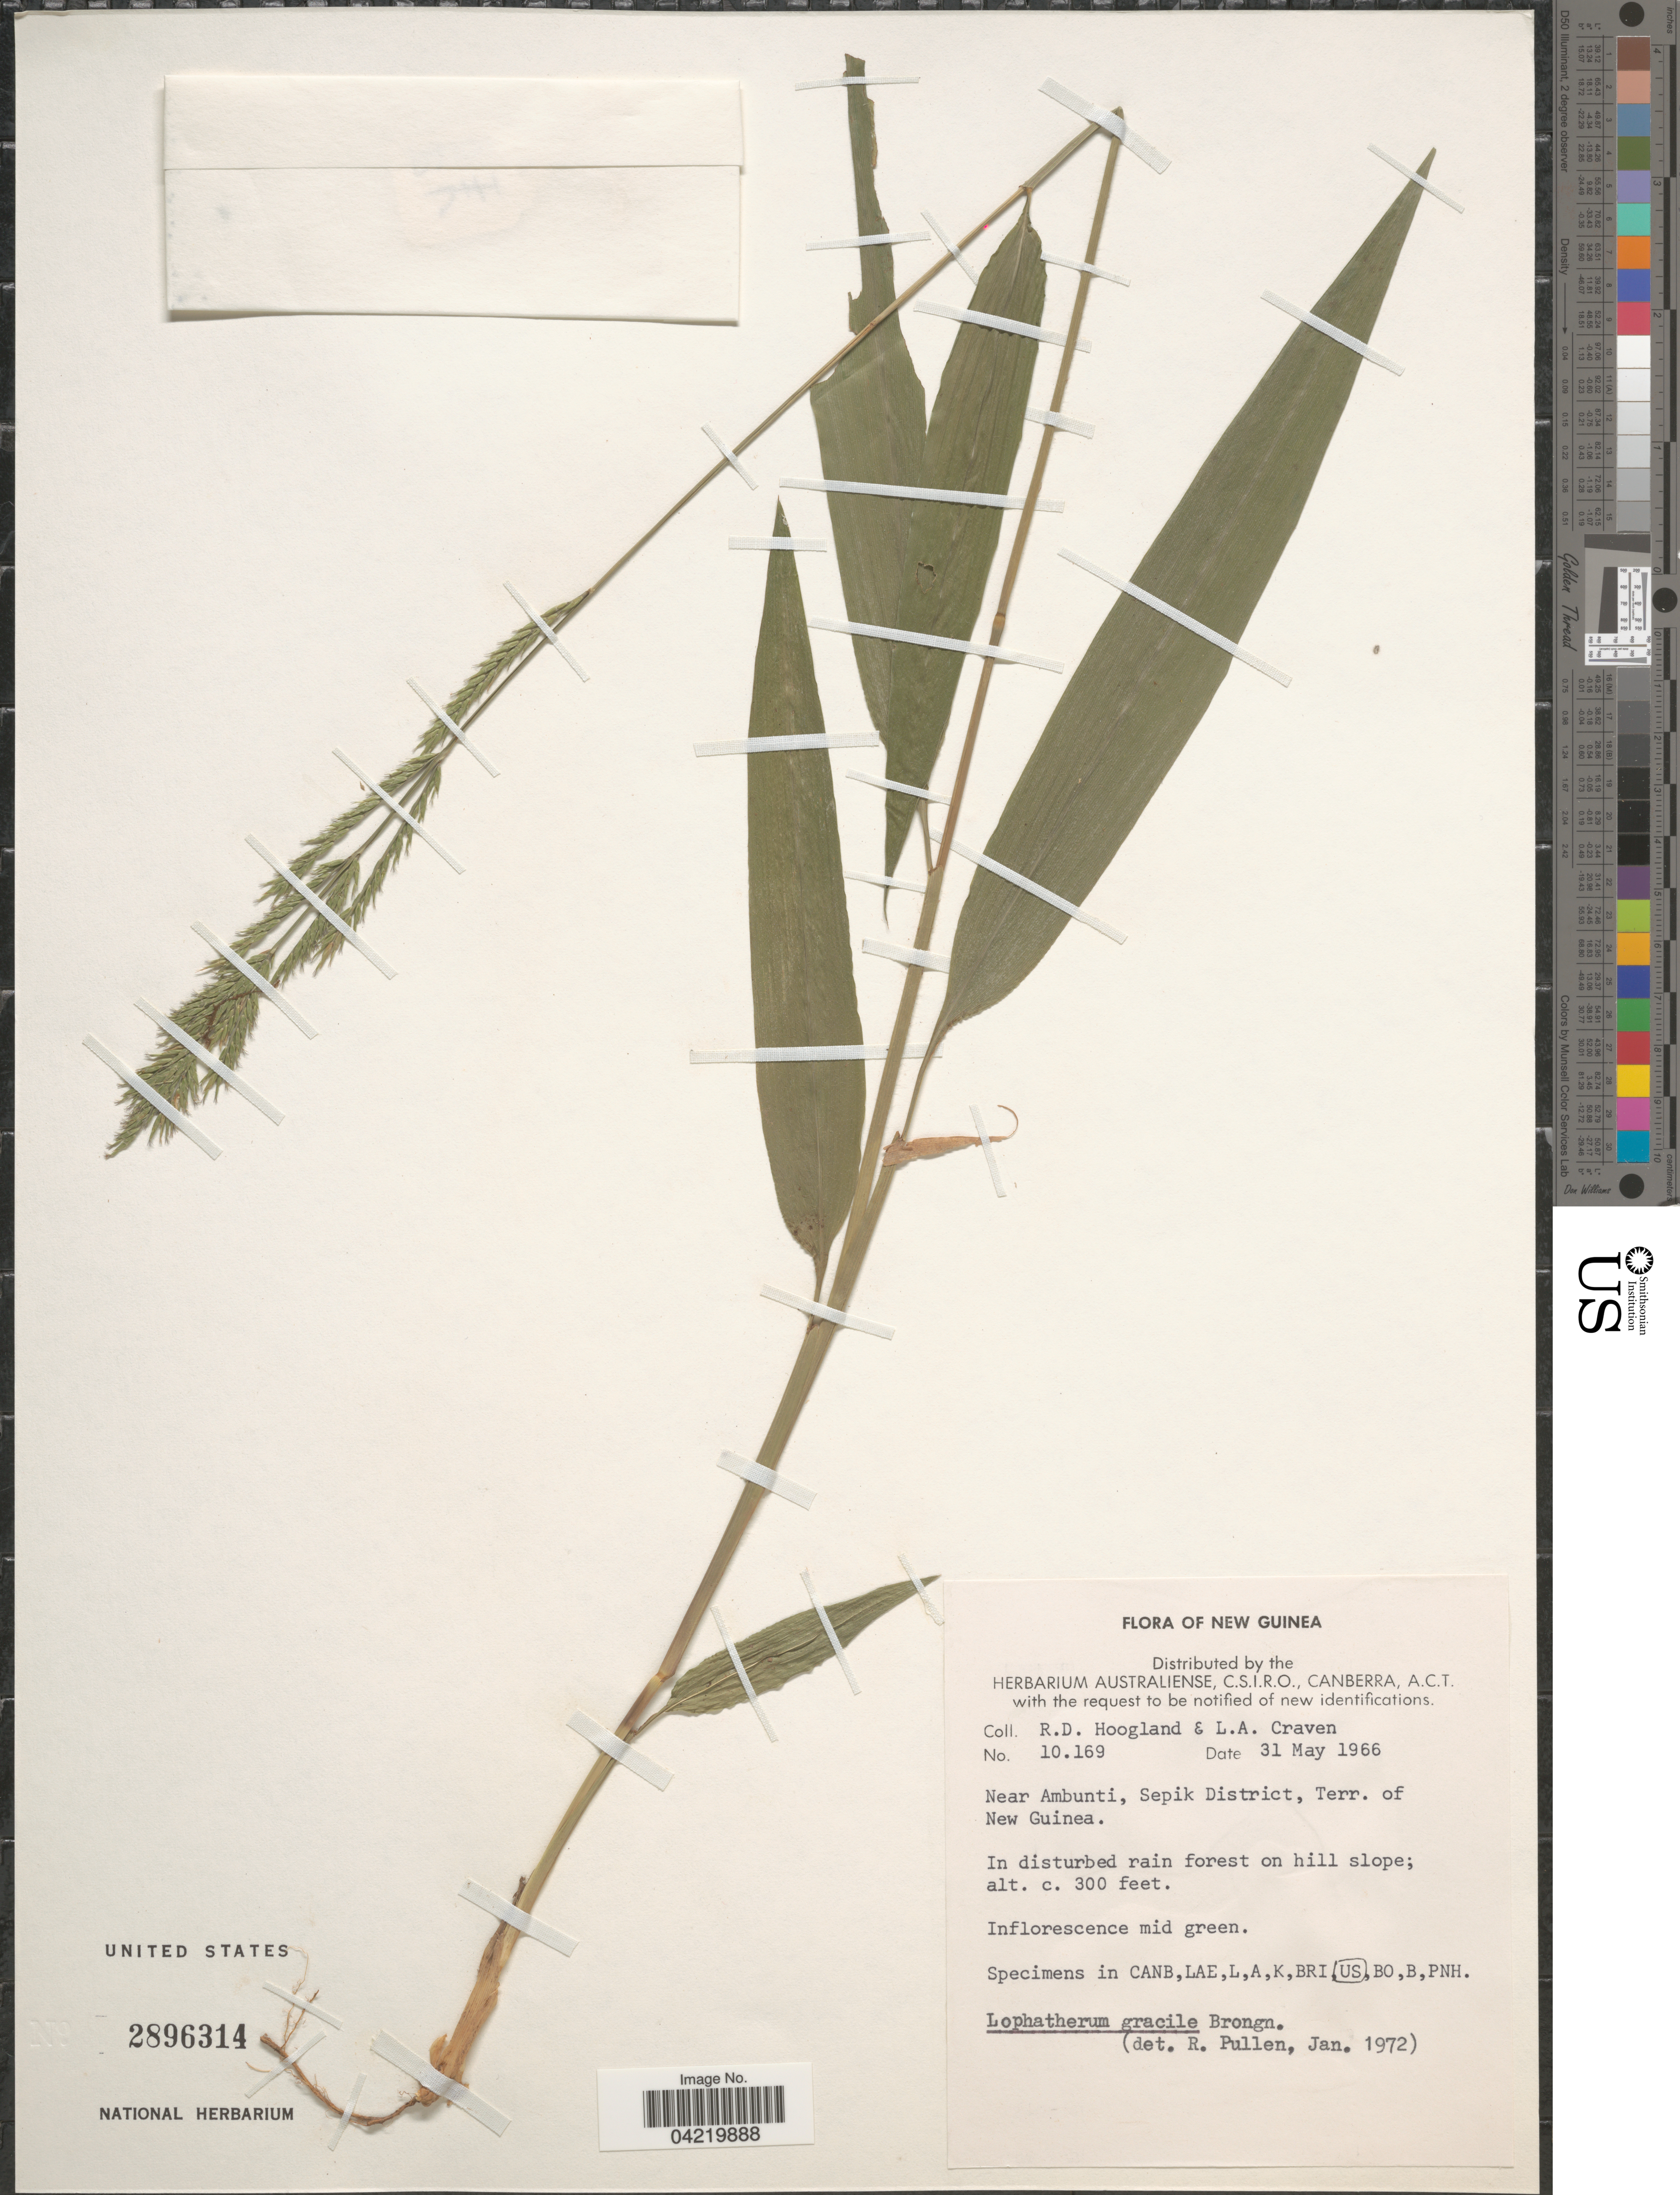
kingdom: Plantae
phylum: Tracheophyta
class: Liliopsida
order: Poales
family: Poaceae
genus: Lophatherum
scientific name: Lophatherum gracile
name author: Brongn.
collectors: R. D. Hoogland & L. A. Craven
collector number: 10169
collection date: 1966-05-31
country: Papua New Guinea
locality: Near Ambunti, Sepik District, Terr. of New Guinea.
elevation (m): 91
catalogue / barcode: US 2896314